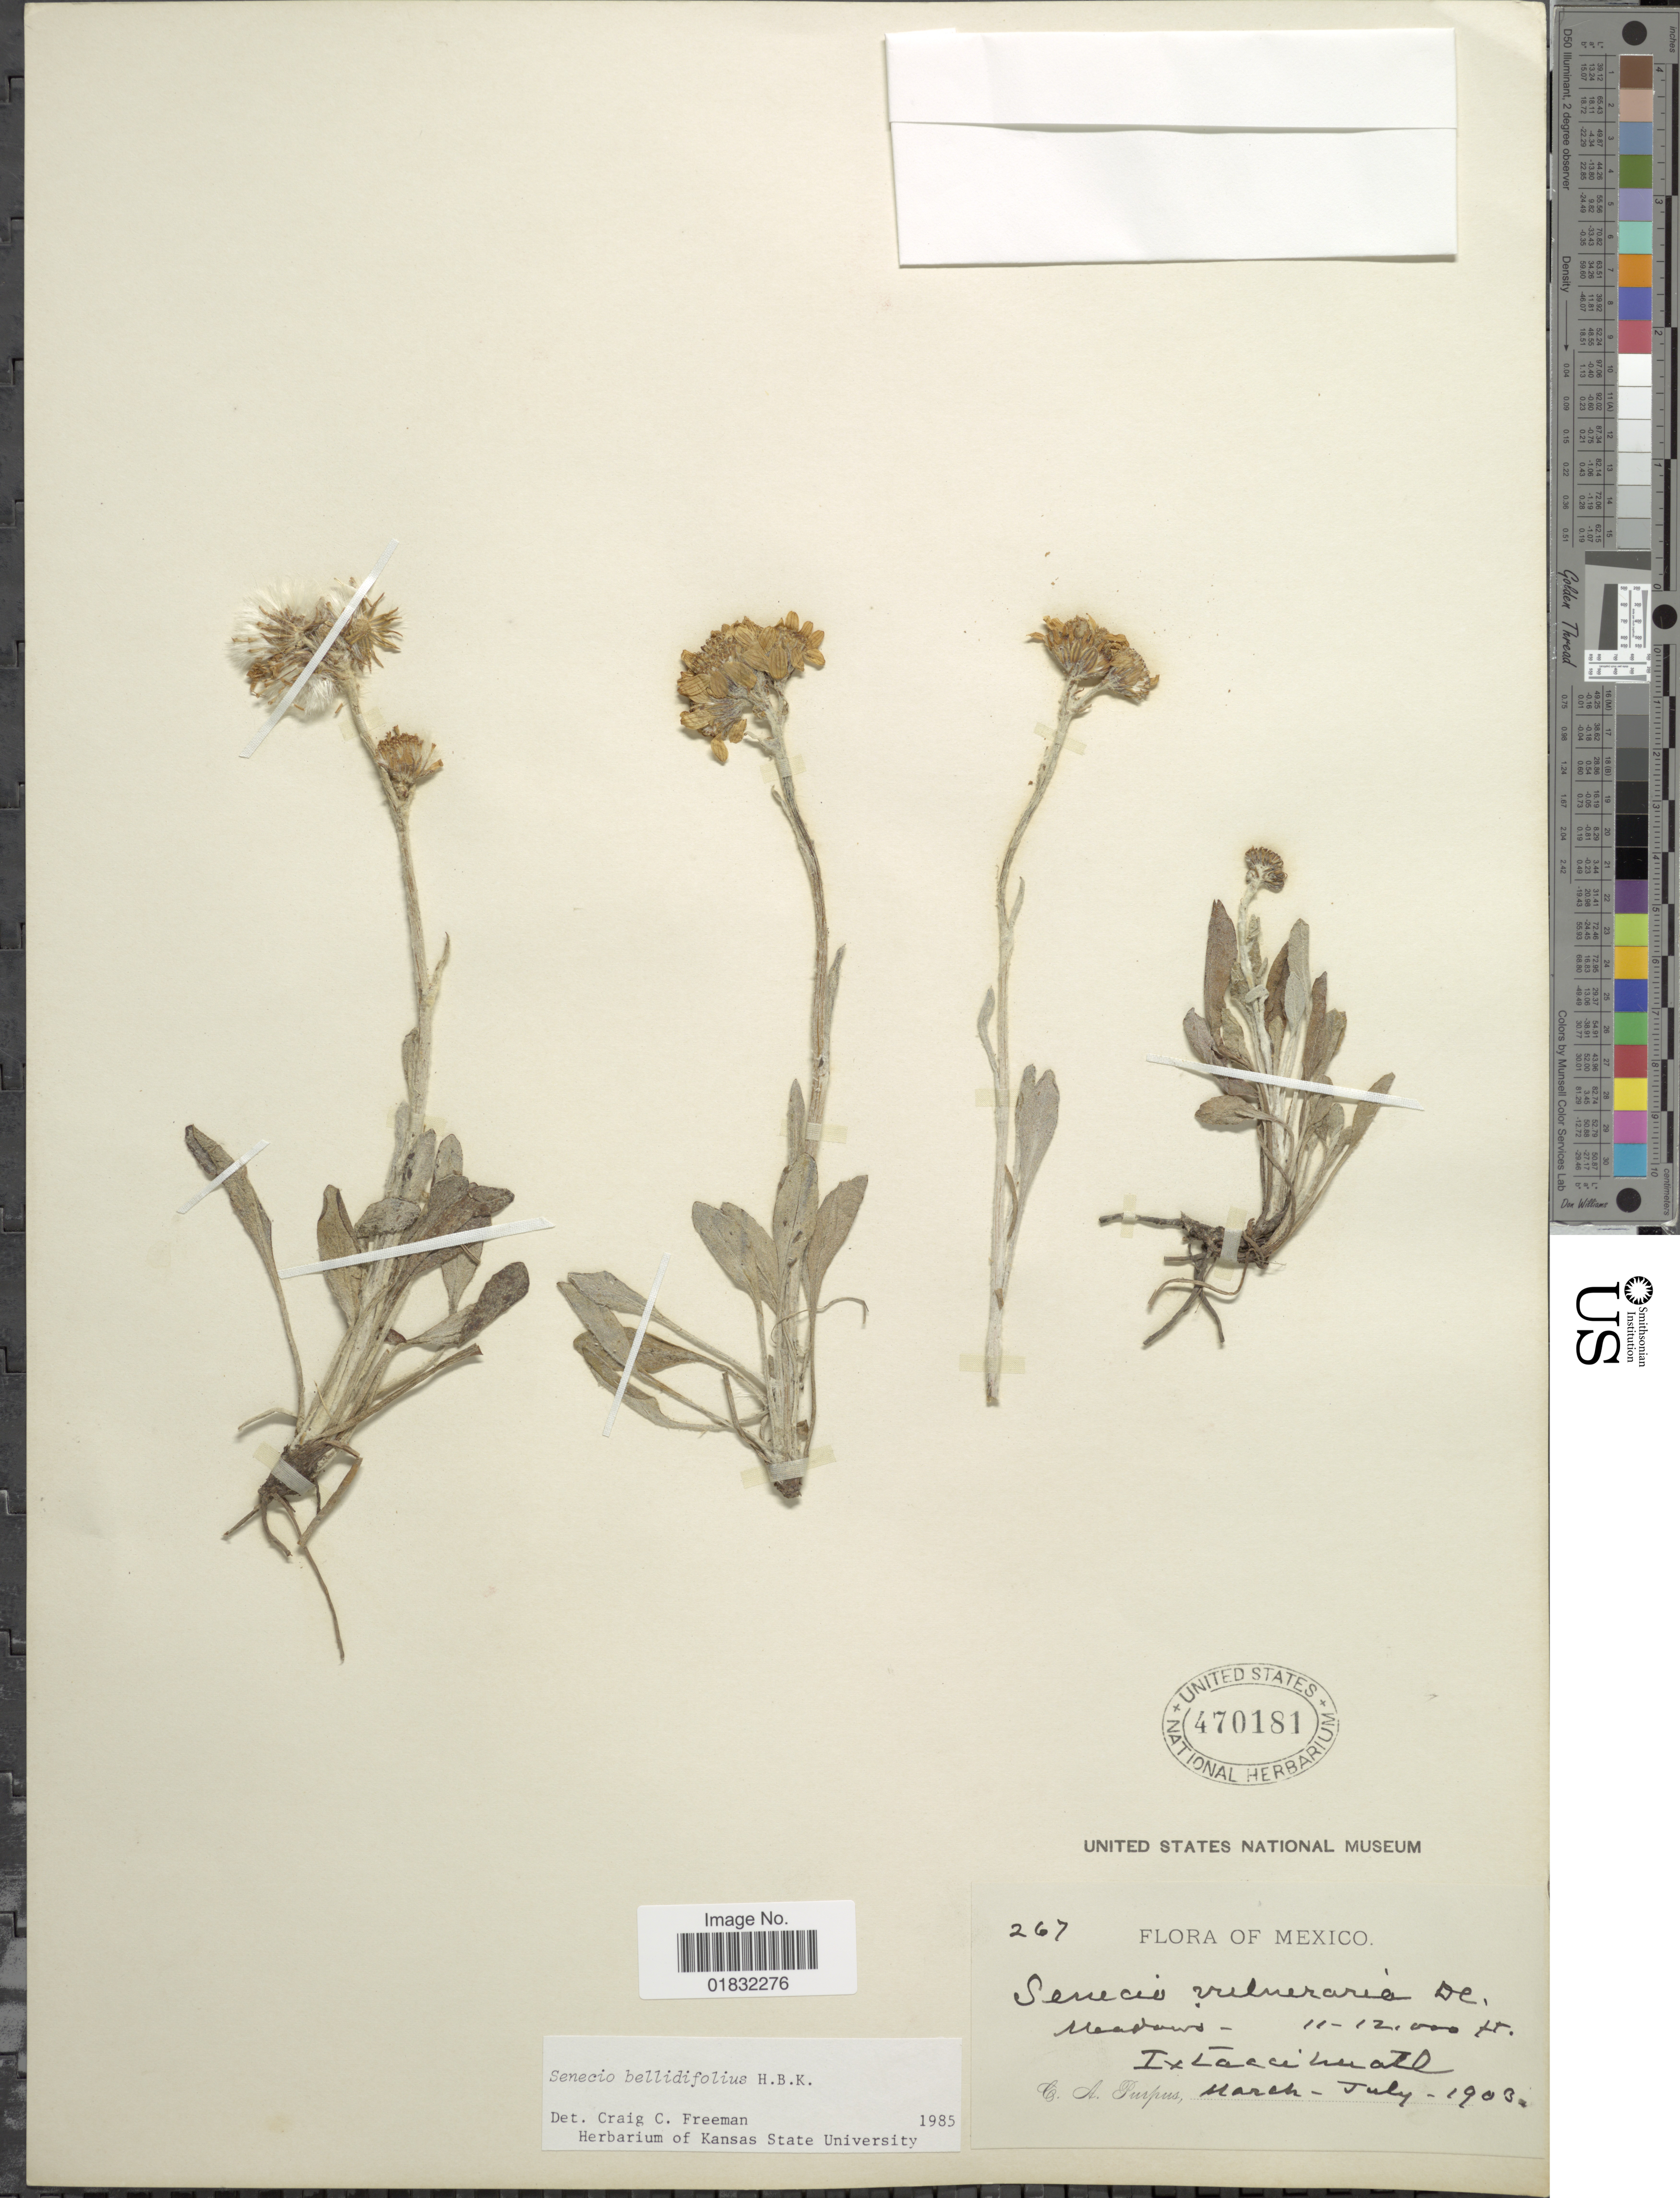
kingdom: Plantae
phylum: Tracheophyta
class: Magnoliopsida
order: Asterales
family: Asteraceae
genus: Packera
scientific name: Packera bellidifolia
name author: (Kunth) W.A. Weber & Á. Löve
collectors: C. A. Purpus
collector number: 267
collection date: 1903-03/1903-07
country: Mexico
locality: Meadows - Ixtaccihuatl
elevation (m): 3353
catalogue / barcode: US 470181